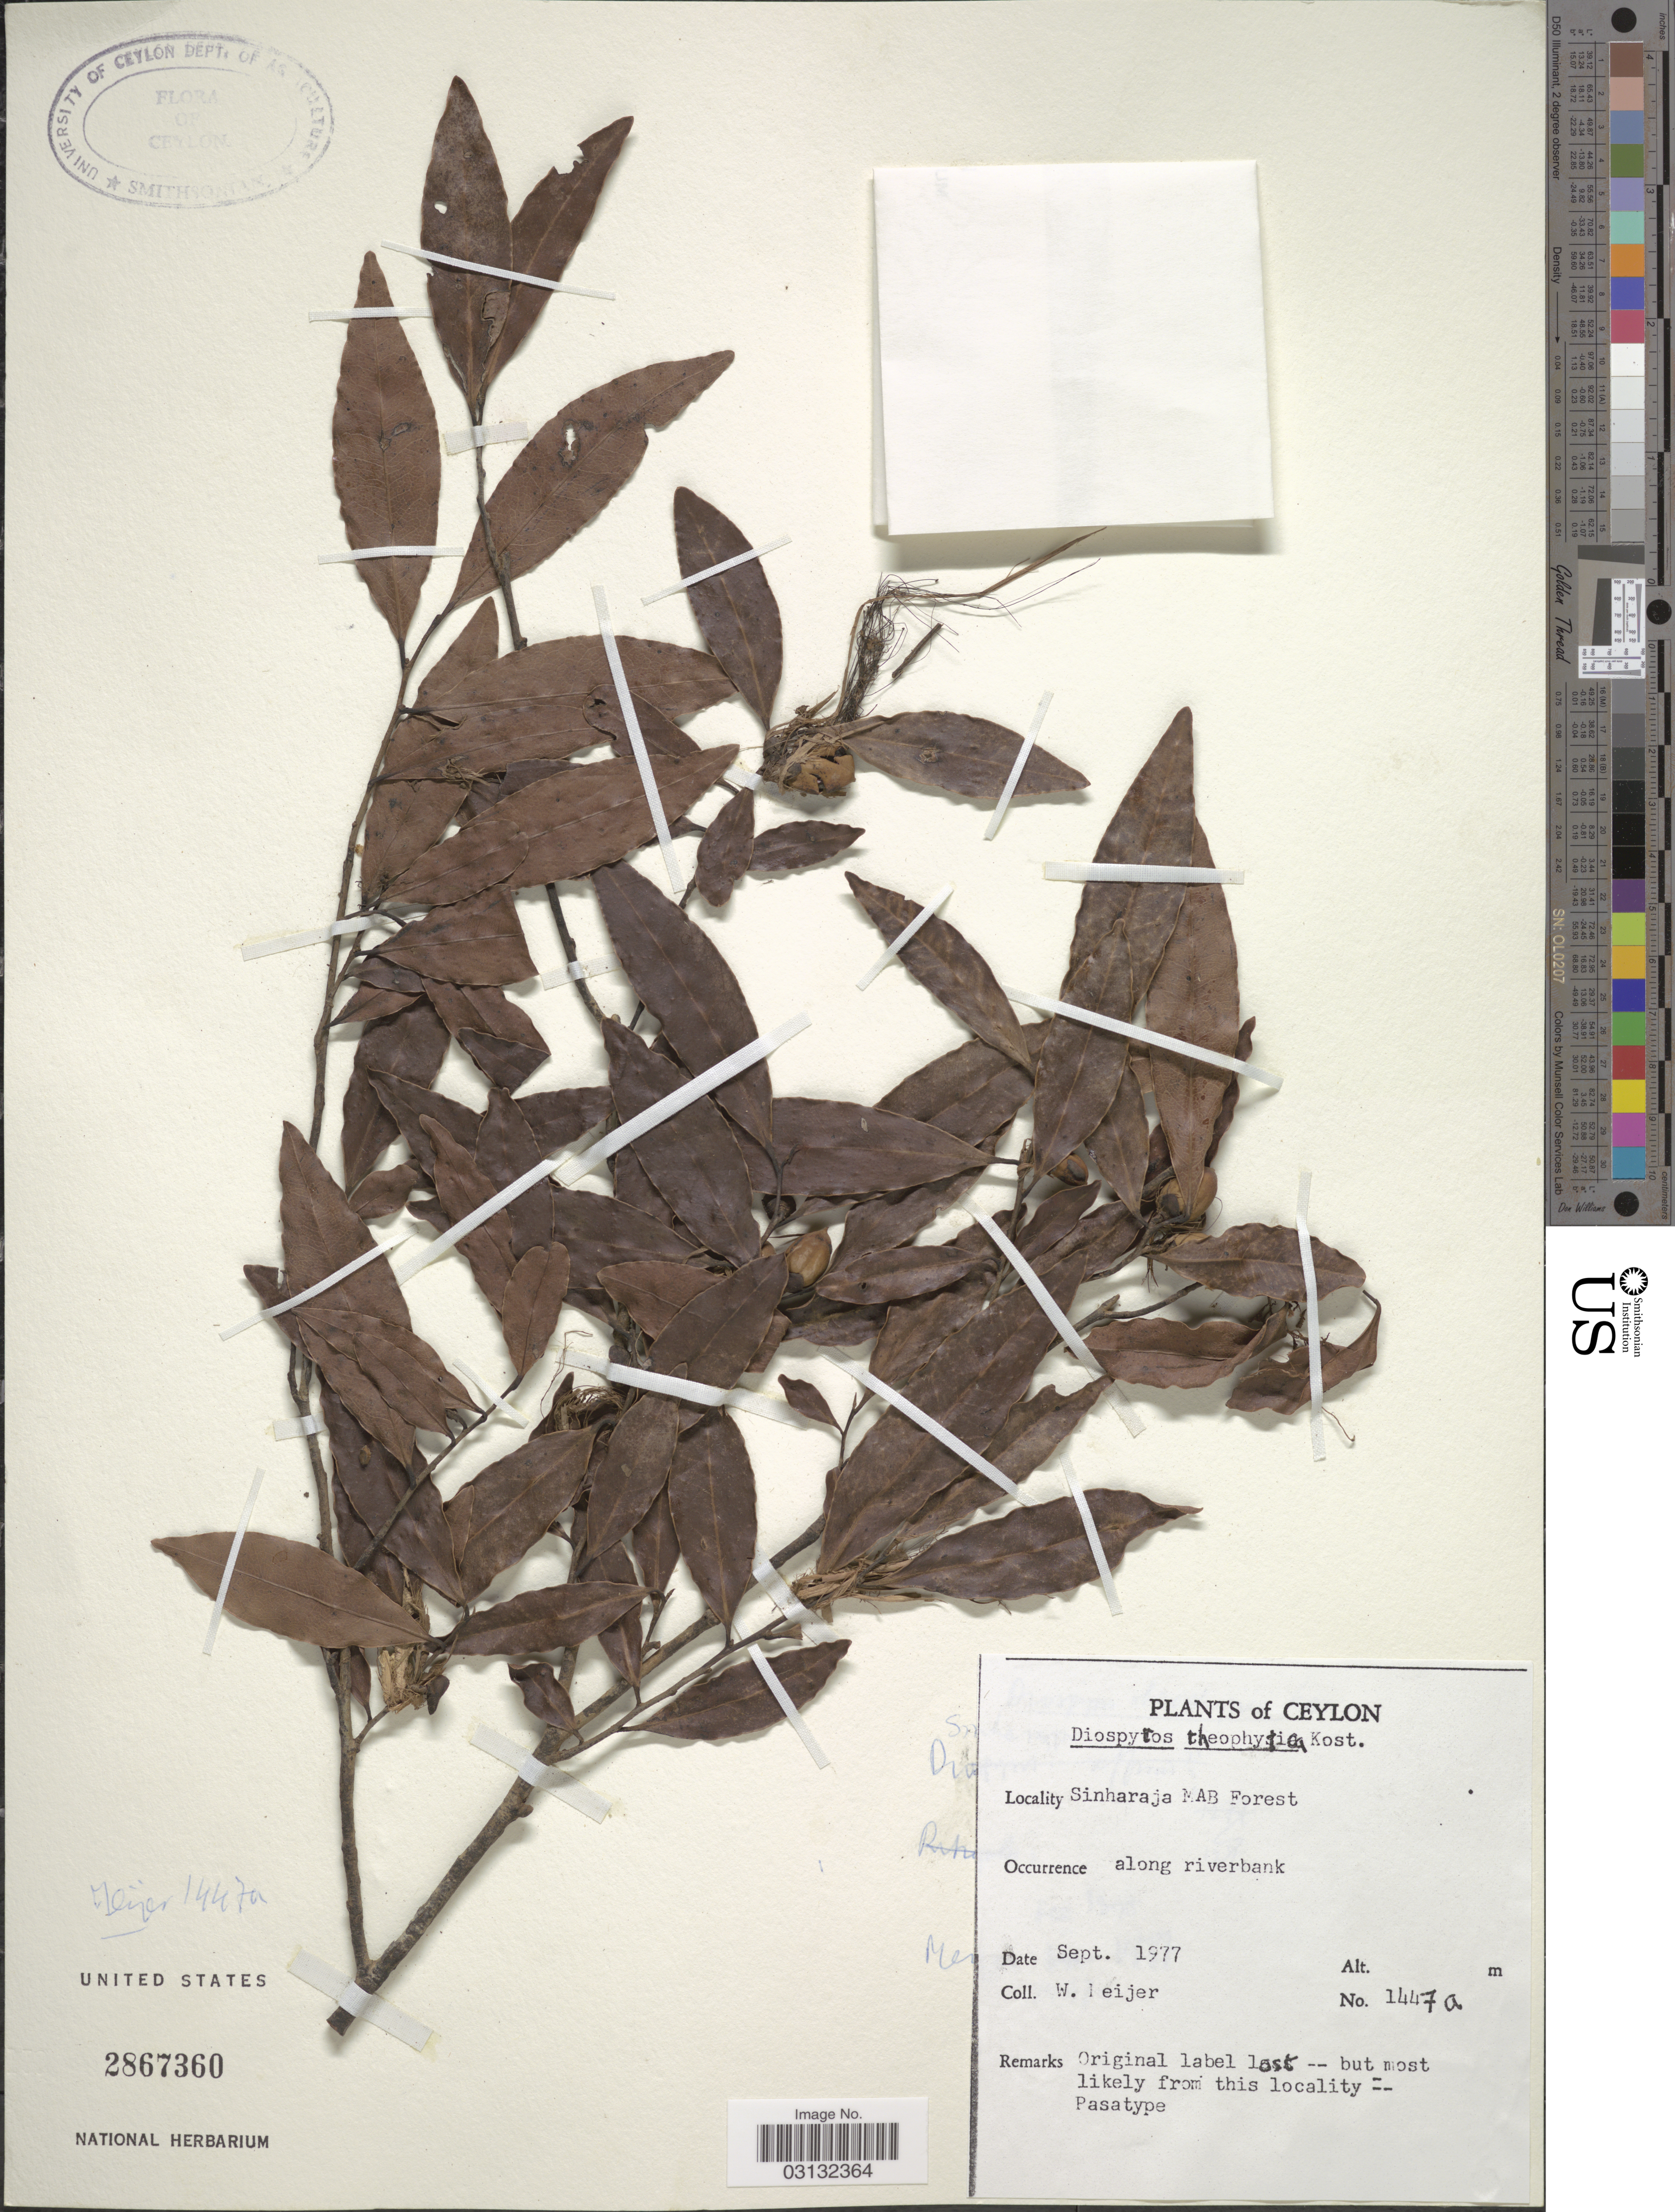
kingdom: Plantae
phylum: Tracheophyta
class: Magnoliopsida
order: Ericales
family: Ebenaceae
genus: Diospyros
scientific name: Diospyros rheophytica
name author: Kosterm.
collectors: W. Meijer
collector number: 1447a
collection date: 1977-09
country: Sri Lanka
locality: Ceylon. Sinharaja MAB Forest.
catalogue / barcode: US 2867360